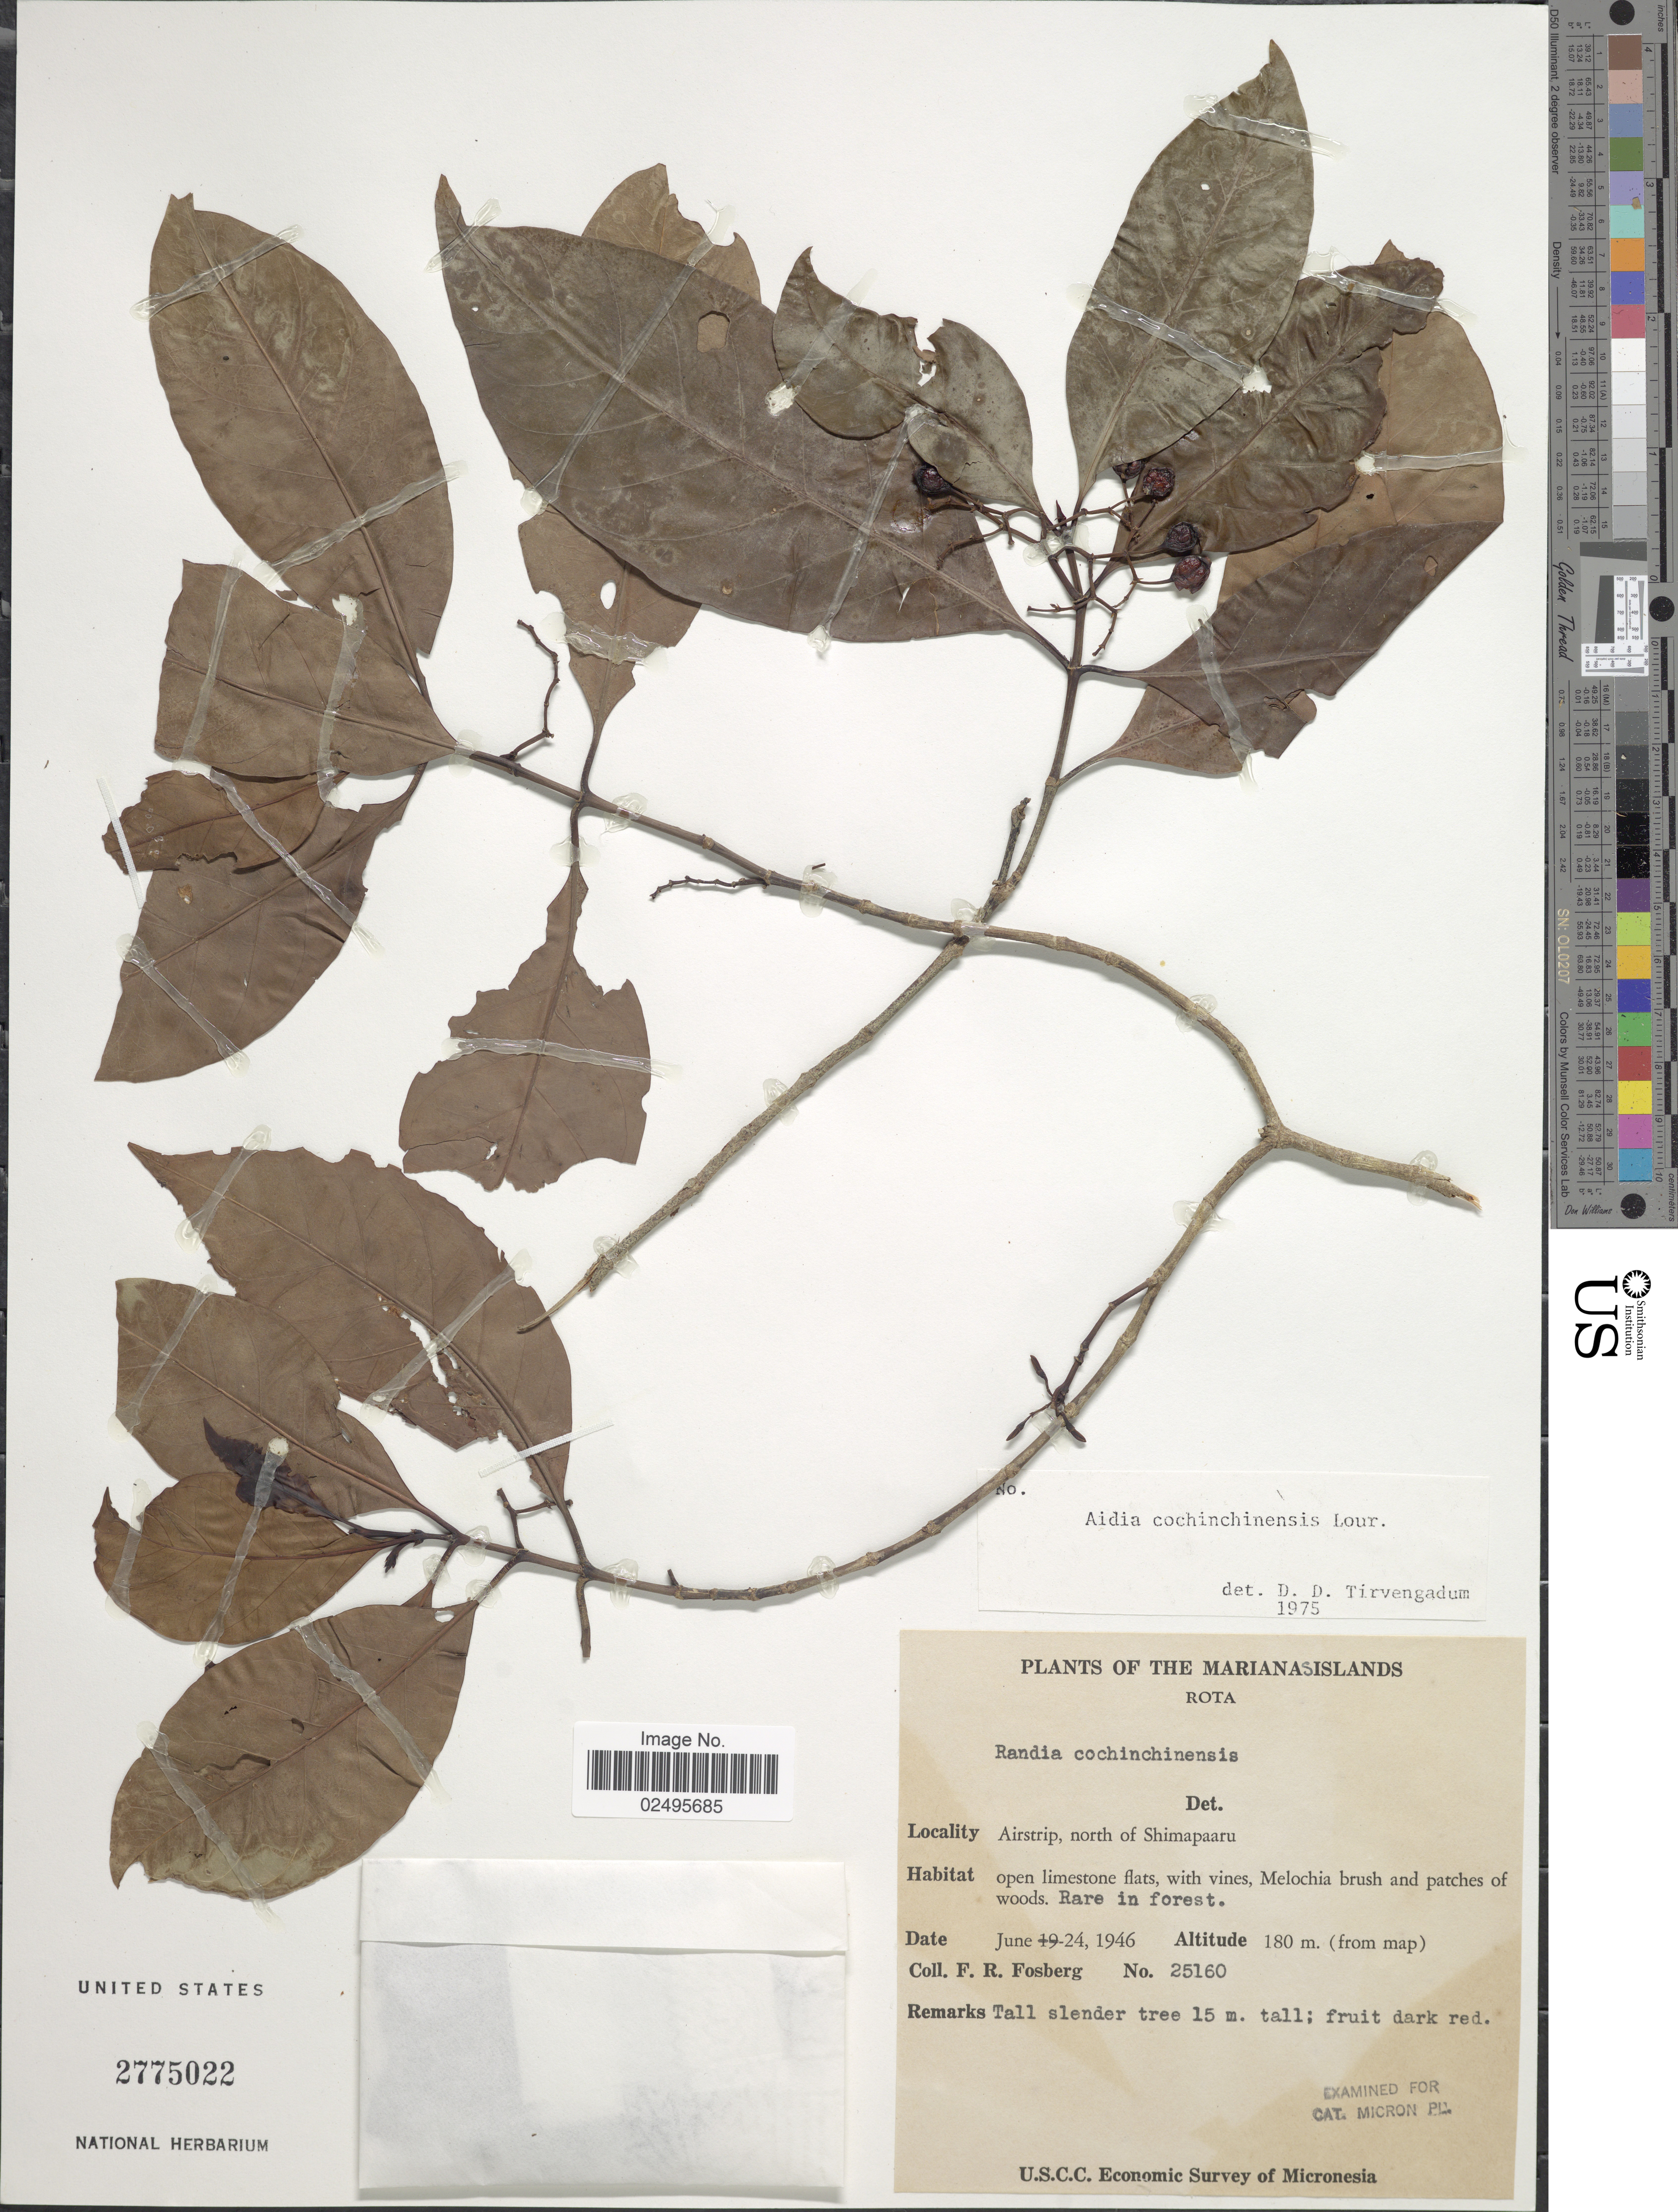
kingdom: Plantae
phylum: Tracheophyta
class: Magnoliopsida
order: Gentianales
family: Rubiaceae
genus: Aidia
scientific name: Aidia graeffei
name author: (Reinecke) Tirveng.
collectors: F. R. Fosberg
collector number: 25160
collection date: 1946-06-24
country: Northern Mariana Islands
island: Rota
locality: Rota. Airstrip, north of Shimapaaru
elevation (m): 180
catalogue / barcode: US 2775022